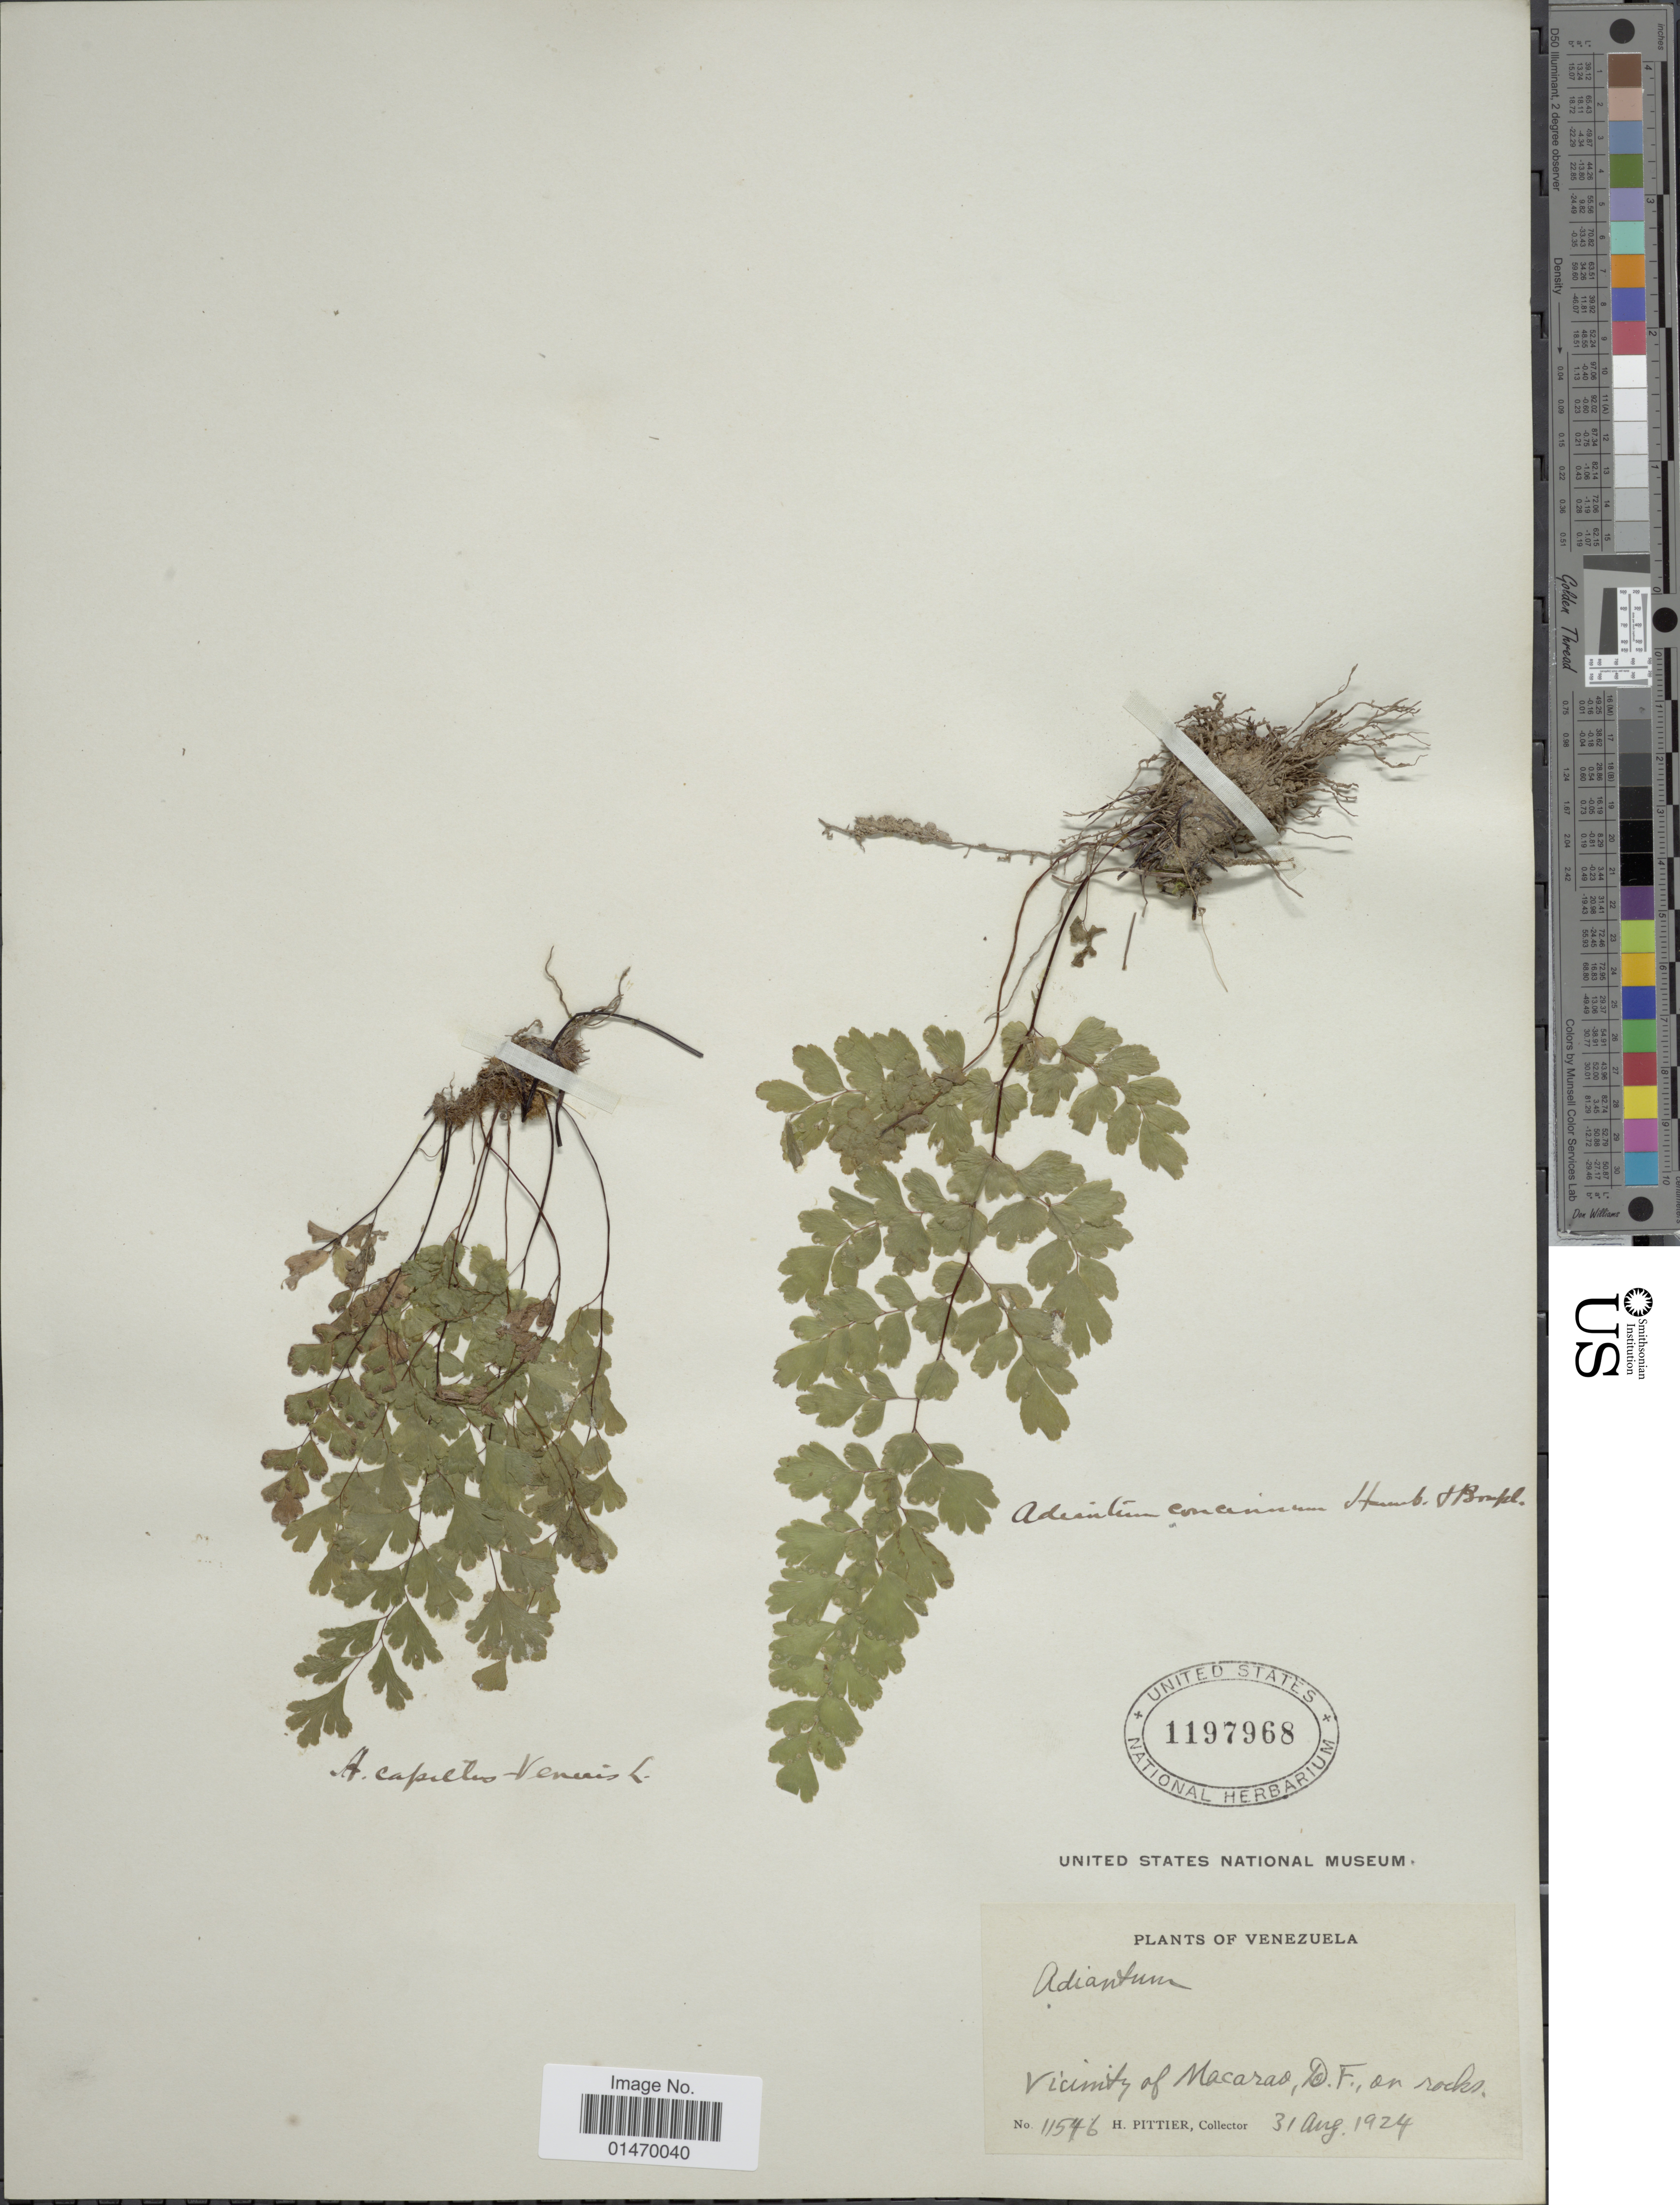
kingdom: Plantae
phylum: Tracheophyta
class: Polypodiopsida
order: Polypodiales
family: Pteridaceae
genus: Adiantum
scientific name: Adiantum concinnum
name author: Humb. & Bonpl. ex Willd.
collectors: H. F. Pittier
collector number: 11546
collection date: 1924-08-31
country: Venezuela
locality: Vicinity of Macarao.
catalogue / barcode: US 1197968